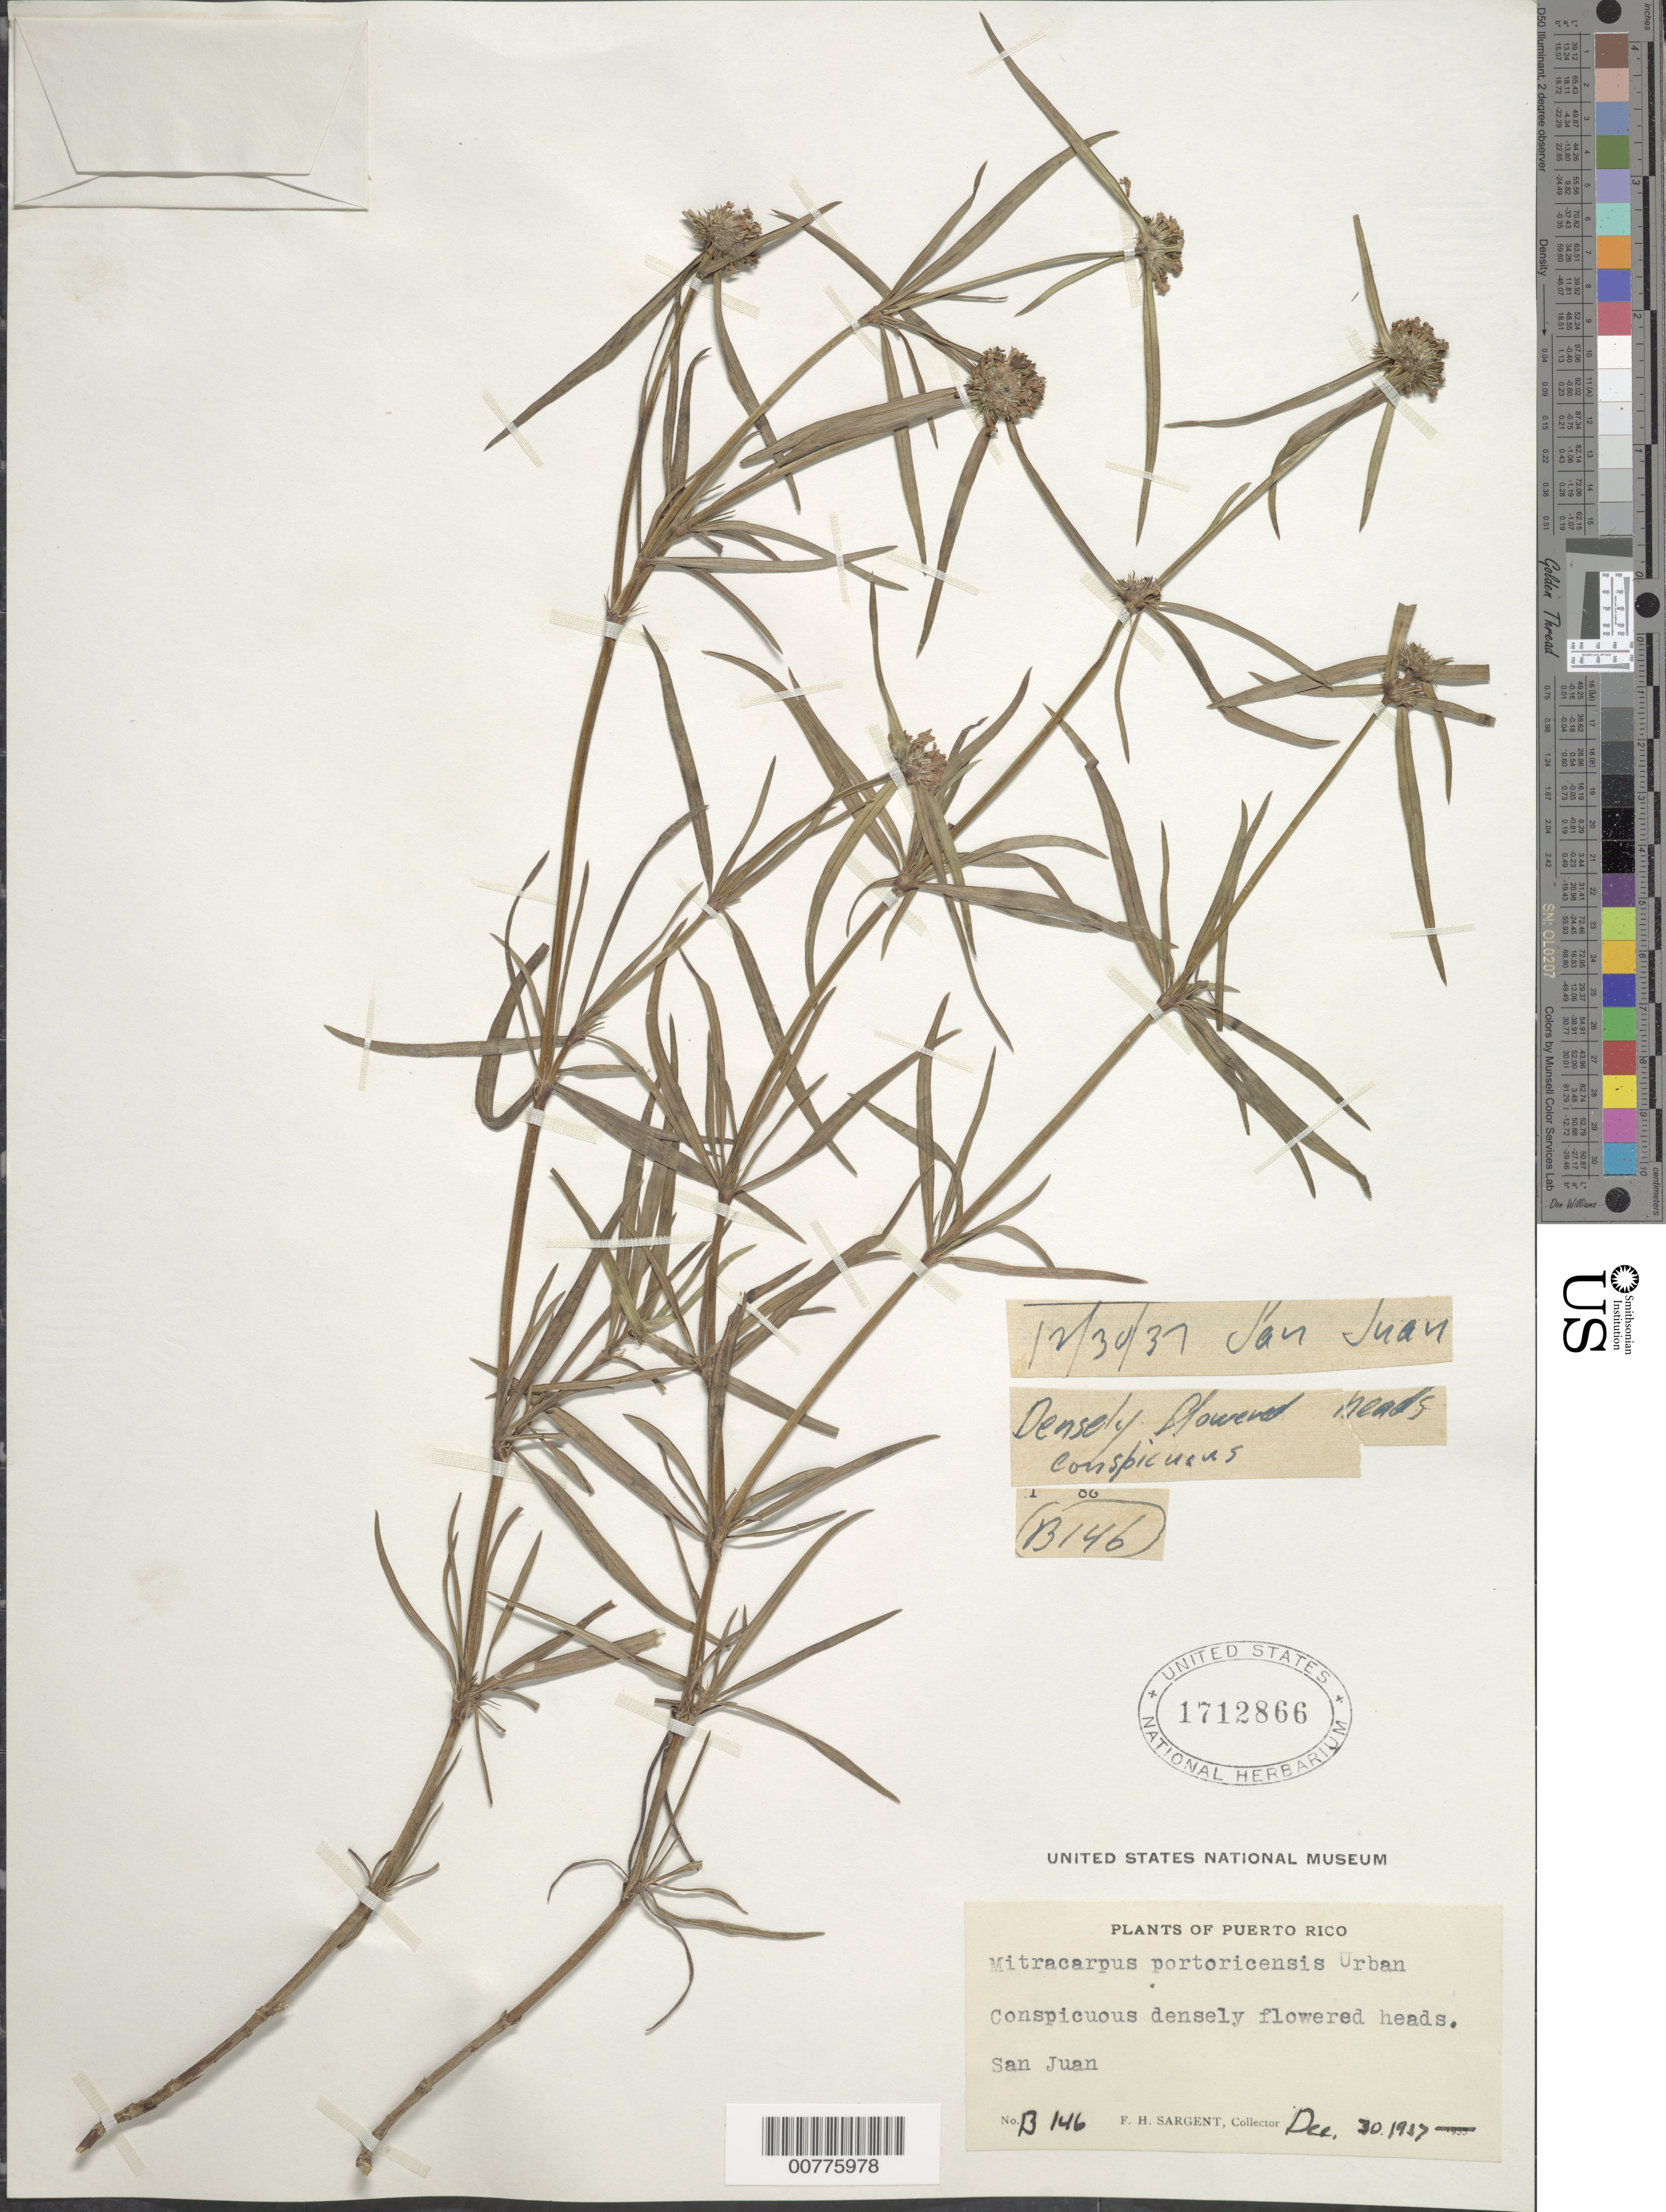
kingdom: Plantae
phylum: Tracheophyta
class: Magnoliopsida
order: Gentianales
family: Rubiaceae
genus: Mitracarpus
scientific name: Mitracarpus frigidus var. portoricensis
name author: Urb.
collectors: F. H. Sargent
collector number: B146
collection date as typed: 30 Dec 1937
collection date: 1937-12-30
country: Puerto Rico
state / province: San Juan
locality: San Juan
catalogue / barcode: US 1712866